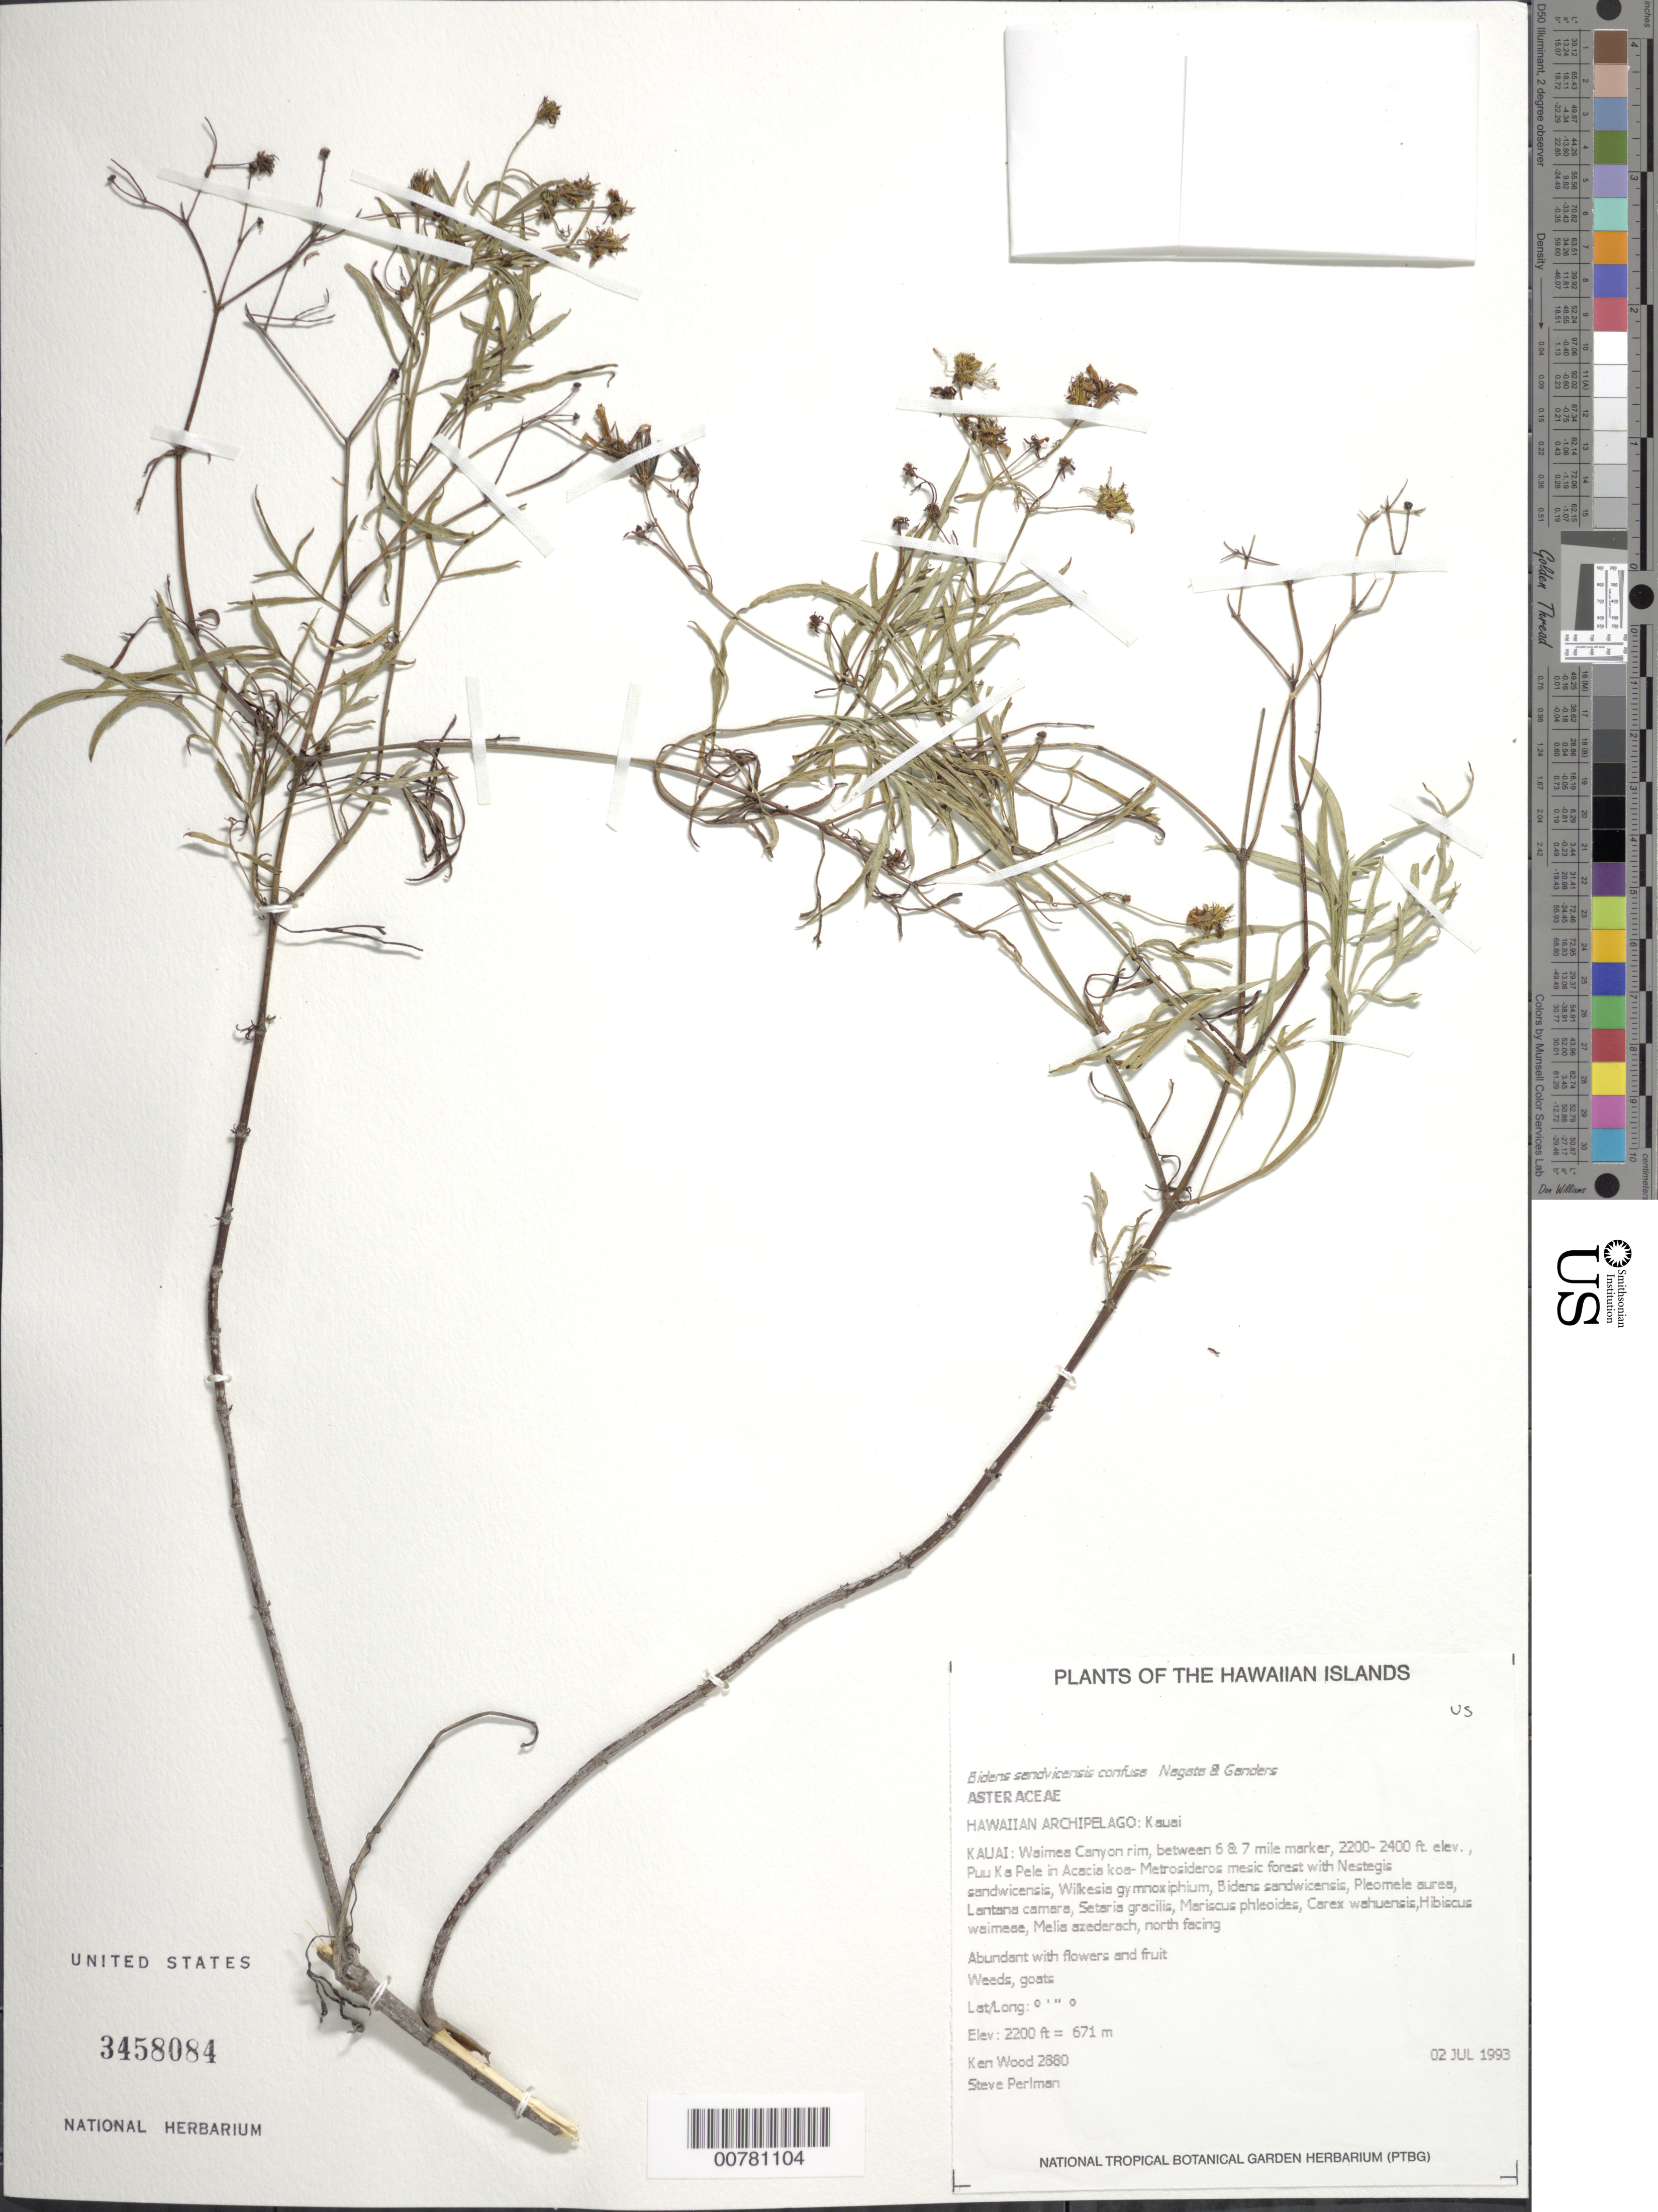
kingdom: Plantae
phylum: Tracheophyta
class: Magnoliopsida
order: Asterales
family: Asteraceae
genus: Bidens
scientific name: Bidens sandvicensis subsp. confusa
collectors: K. R. Wood & S. P. Perlman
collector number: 2880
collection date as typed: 2 Jul 1993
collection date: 1993-07-02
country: United States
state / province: Hawaii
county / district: Kauai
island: Kaua'i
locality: Waimea Canyon rim, between 6 and 7 mile marker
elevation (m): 671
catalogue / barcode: US 3458084